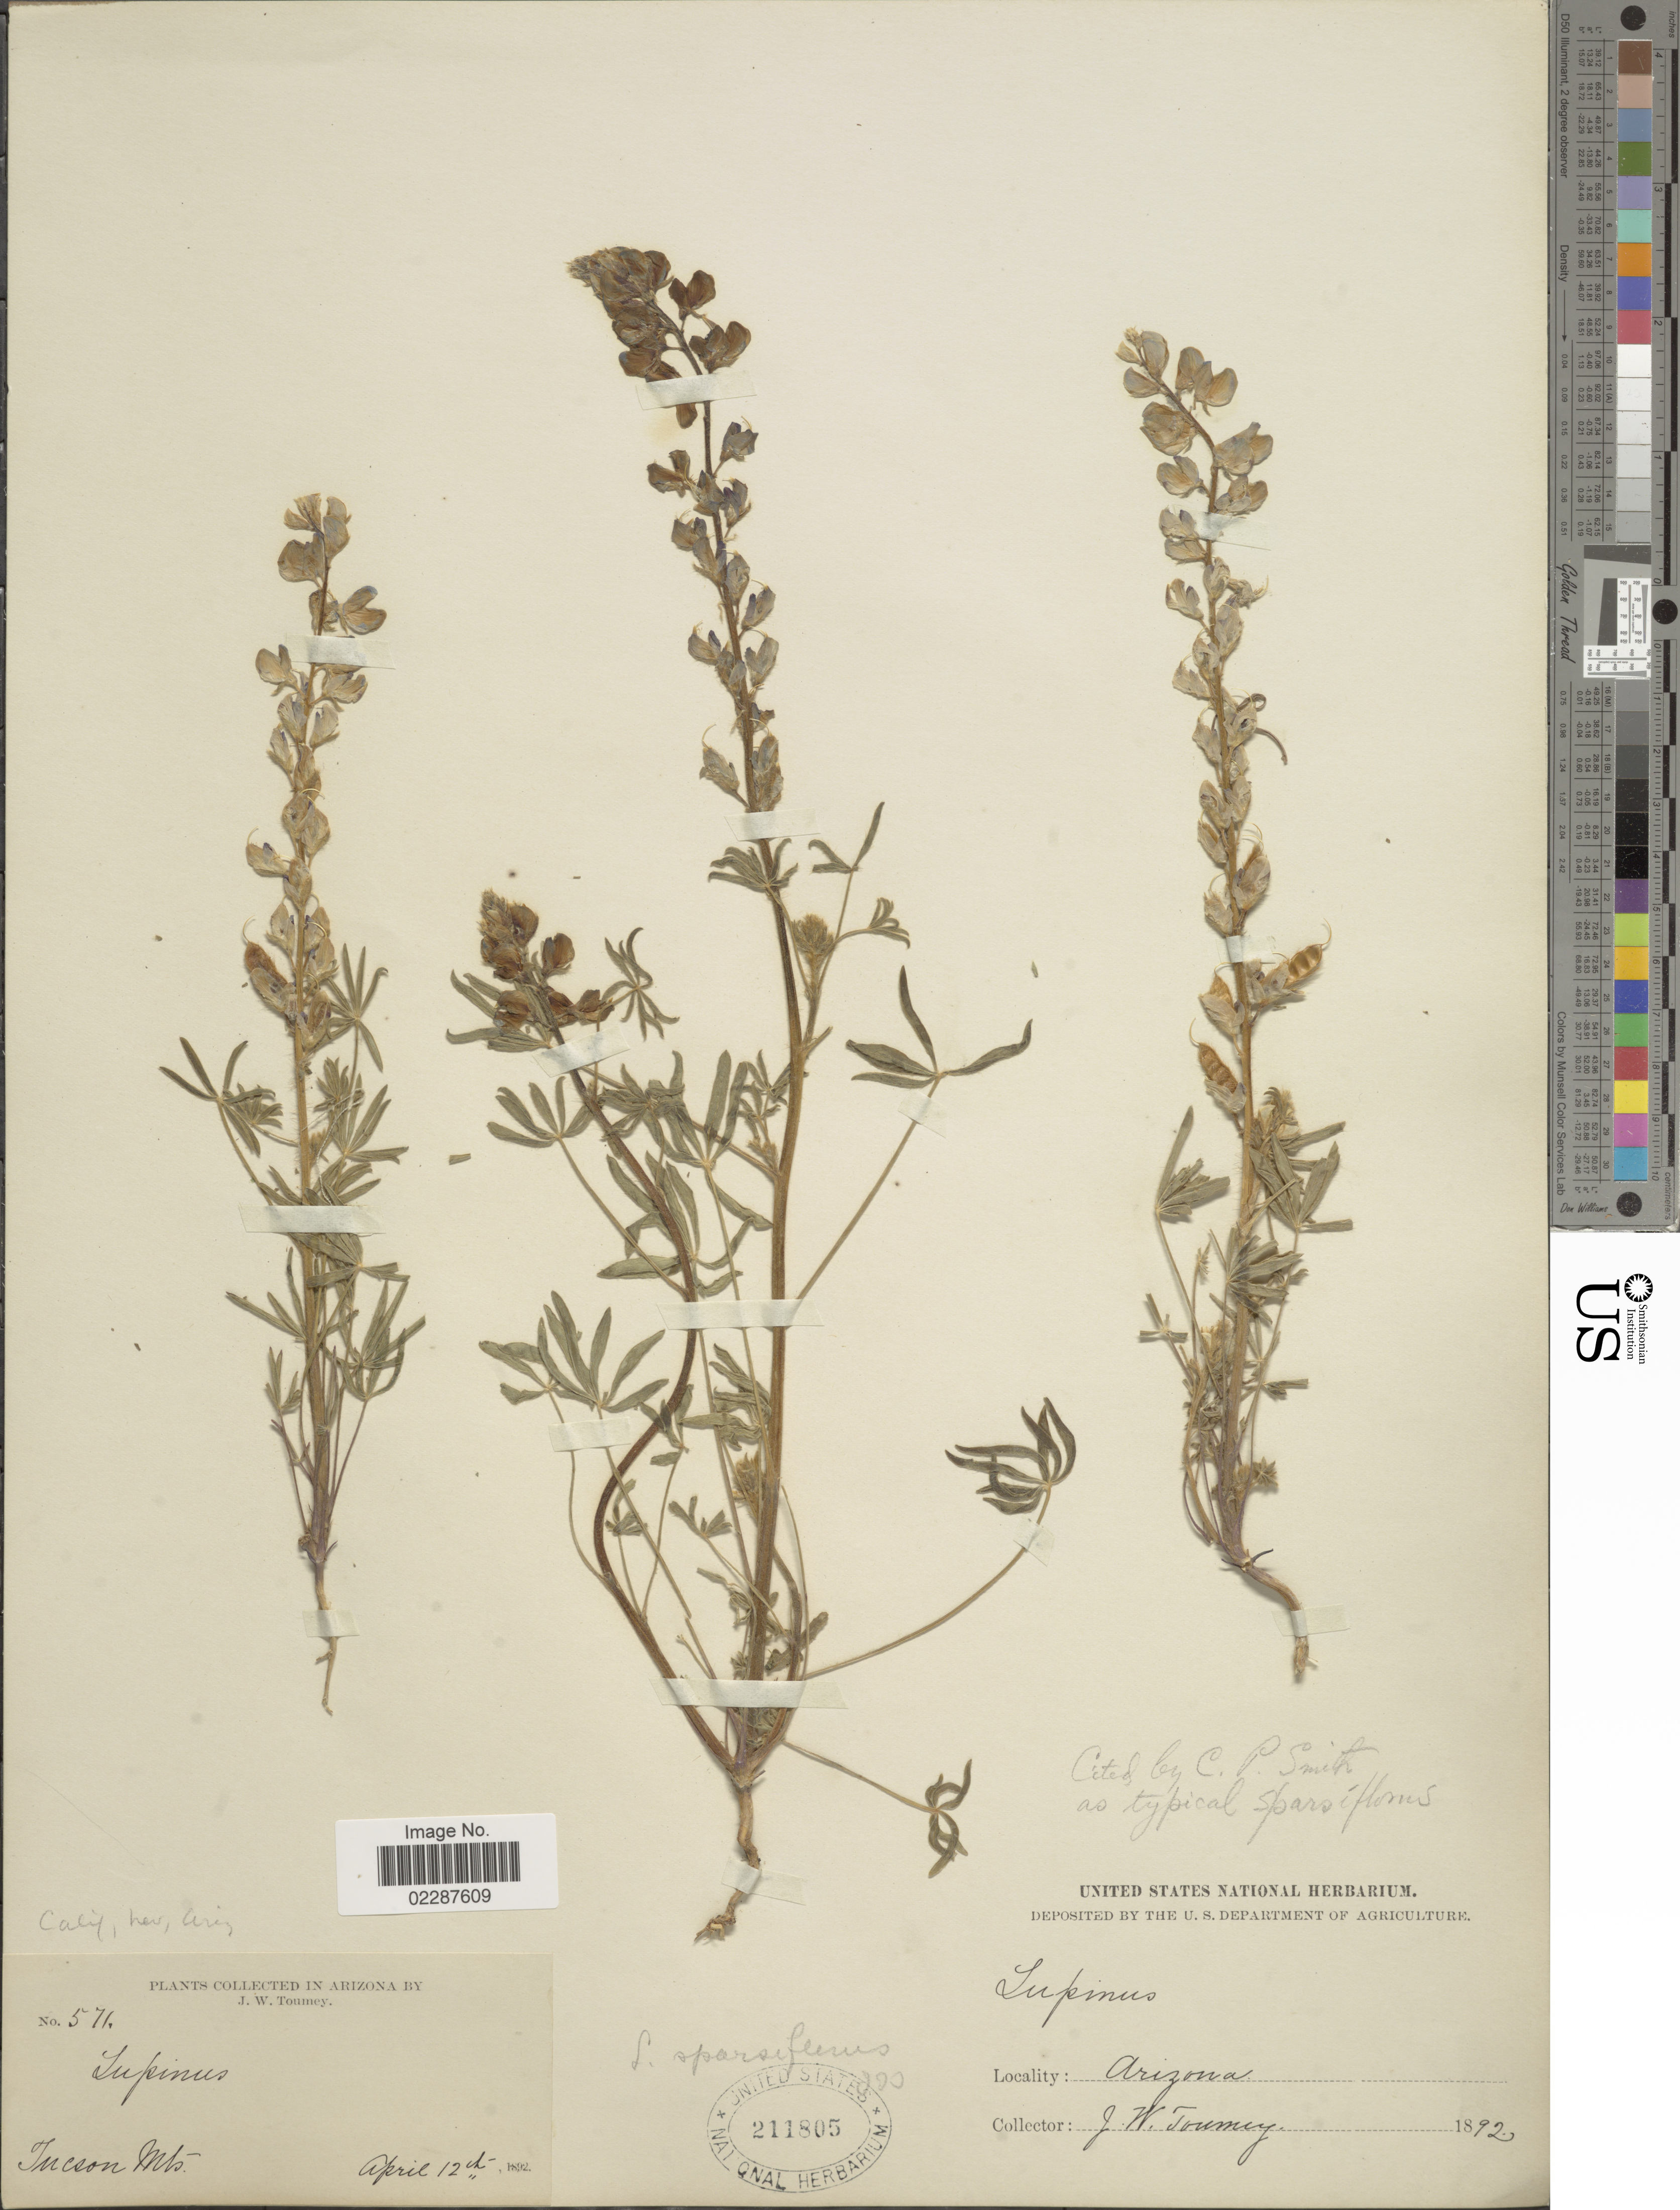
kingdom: Plantae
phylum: Tracheophyta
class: Magnoliopsida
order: Fabales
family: Fabaceae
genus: Lupinus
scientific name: Lupinus sparsiflorus subsp. sparsiflorus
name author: Benth.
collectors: J. W. Toumey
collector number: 571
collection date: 1892-04-12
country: United States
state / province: Arizona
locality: Tucson Mts.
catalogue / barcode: US 211805